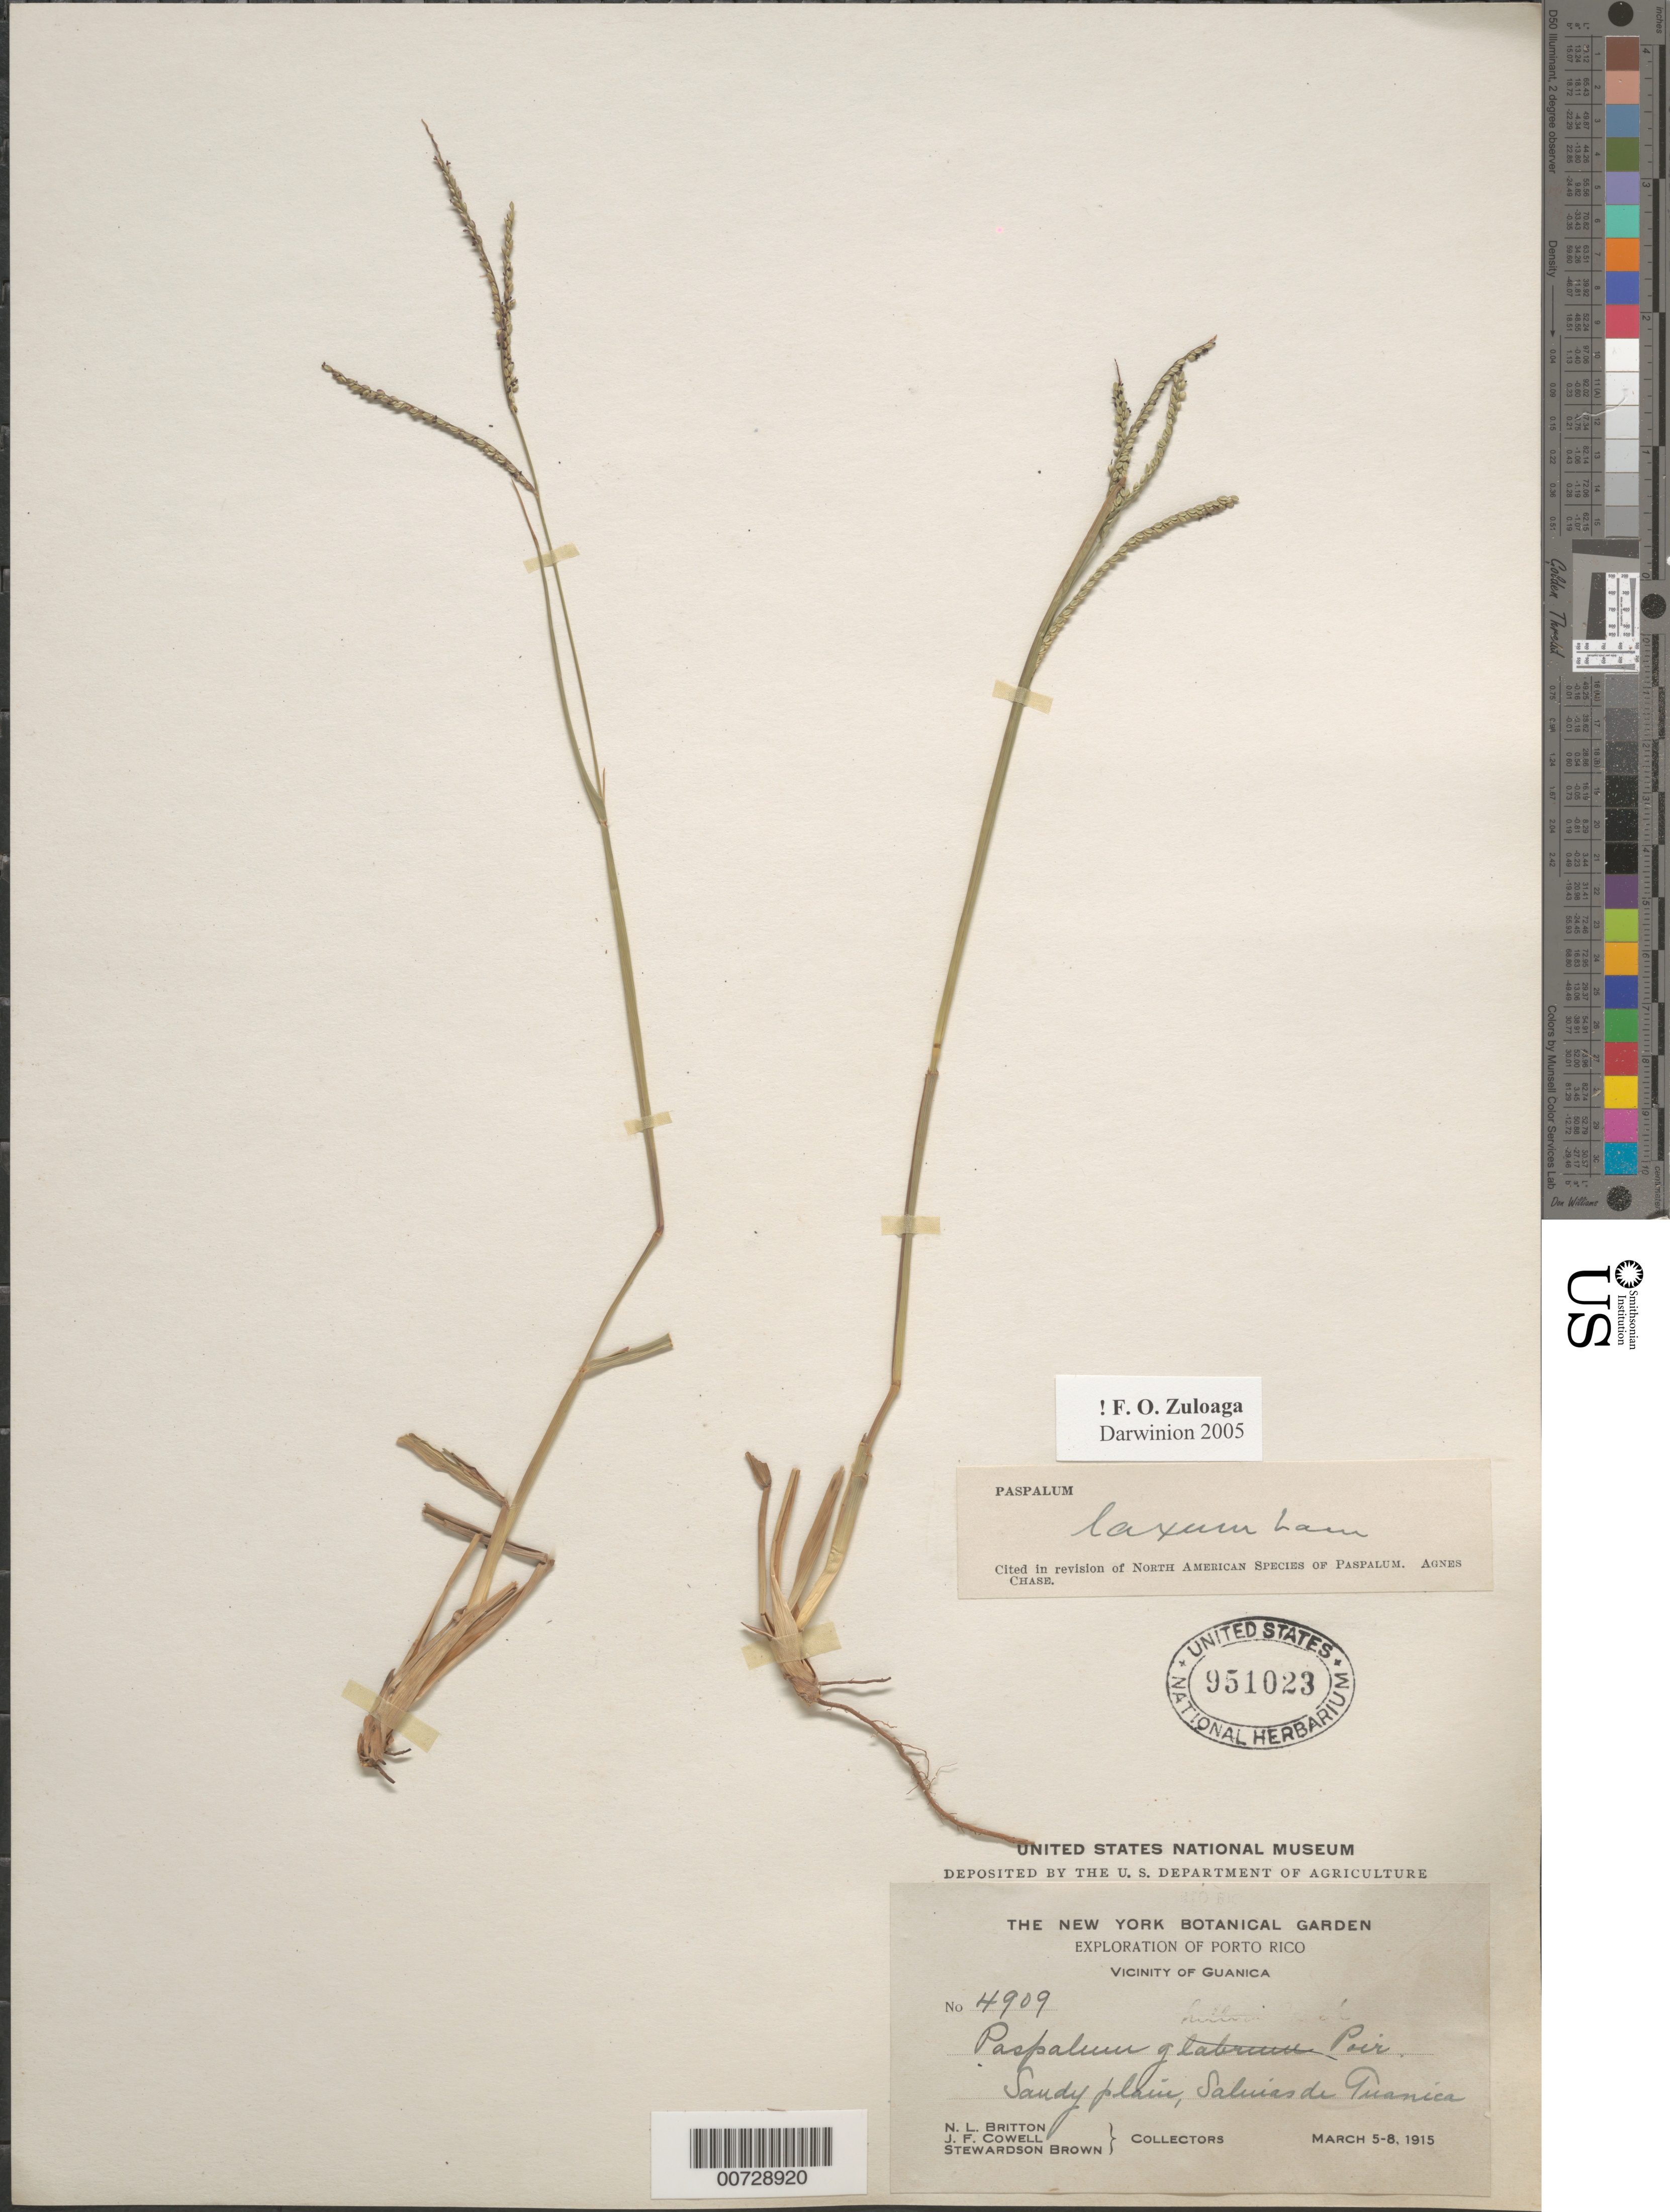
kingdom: Plantae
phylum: Tracheophyta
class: Liliopsida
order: Poales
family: Poaceae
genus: Paspalum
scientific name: Paspalum laxum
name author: Lam.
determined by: Chase, [M.] Agnes, (US)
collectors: N. Britton, J. F. Cowell & S. Brown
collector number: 4909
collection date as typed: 05 Mar 1915 to 08 Mar 1915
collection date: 1915-03-05/1915-03-08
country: Puerto Rico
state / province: Guánica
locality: Guanica, vic of; Salinas de Guanica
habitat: Sandy plain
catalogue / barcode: US 951023